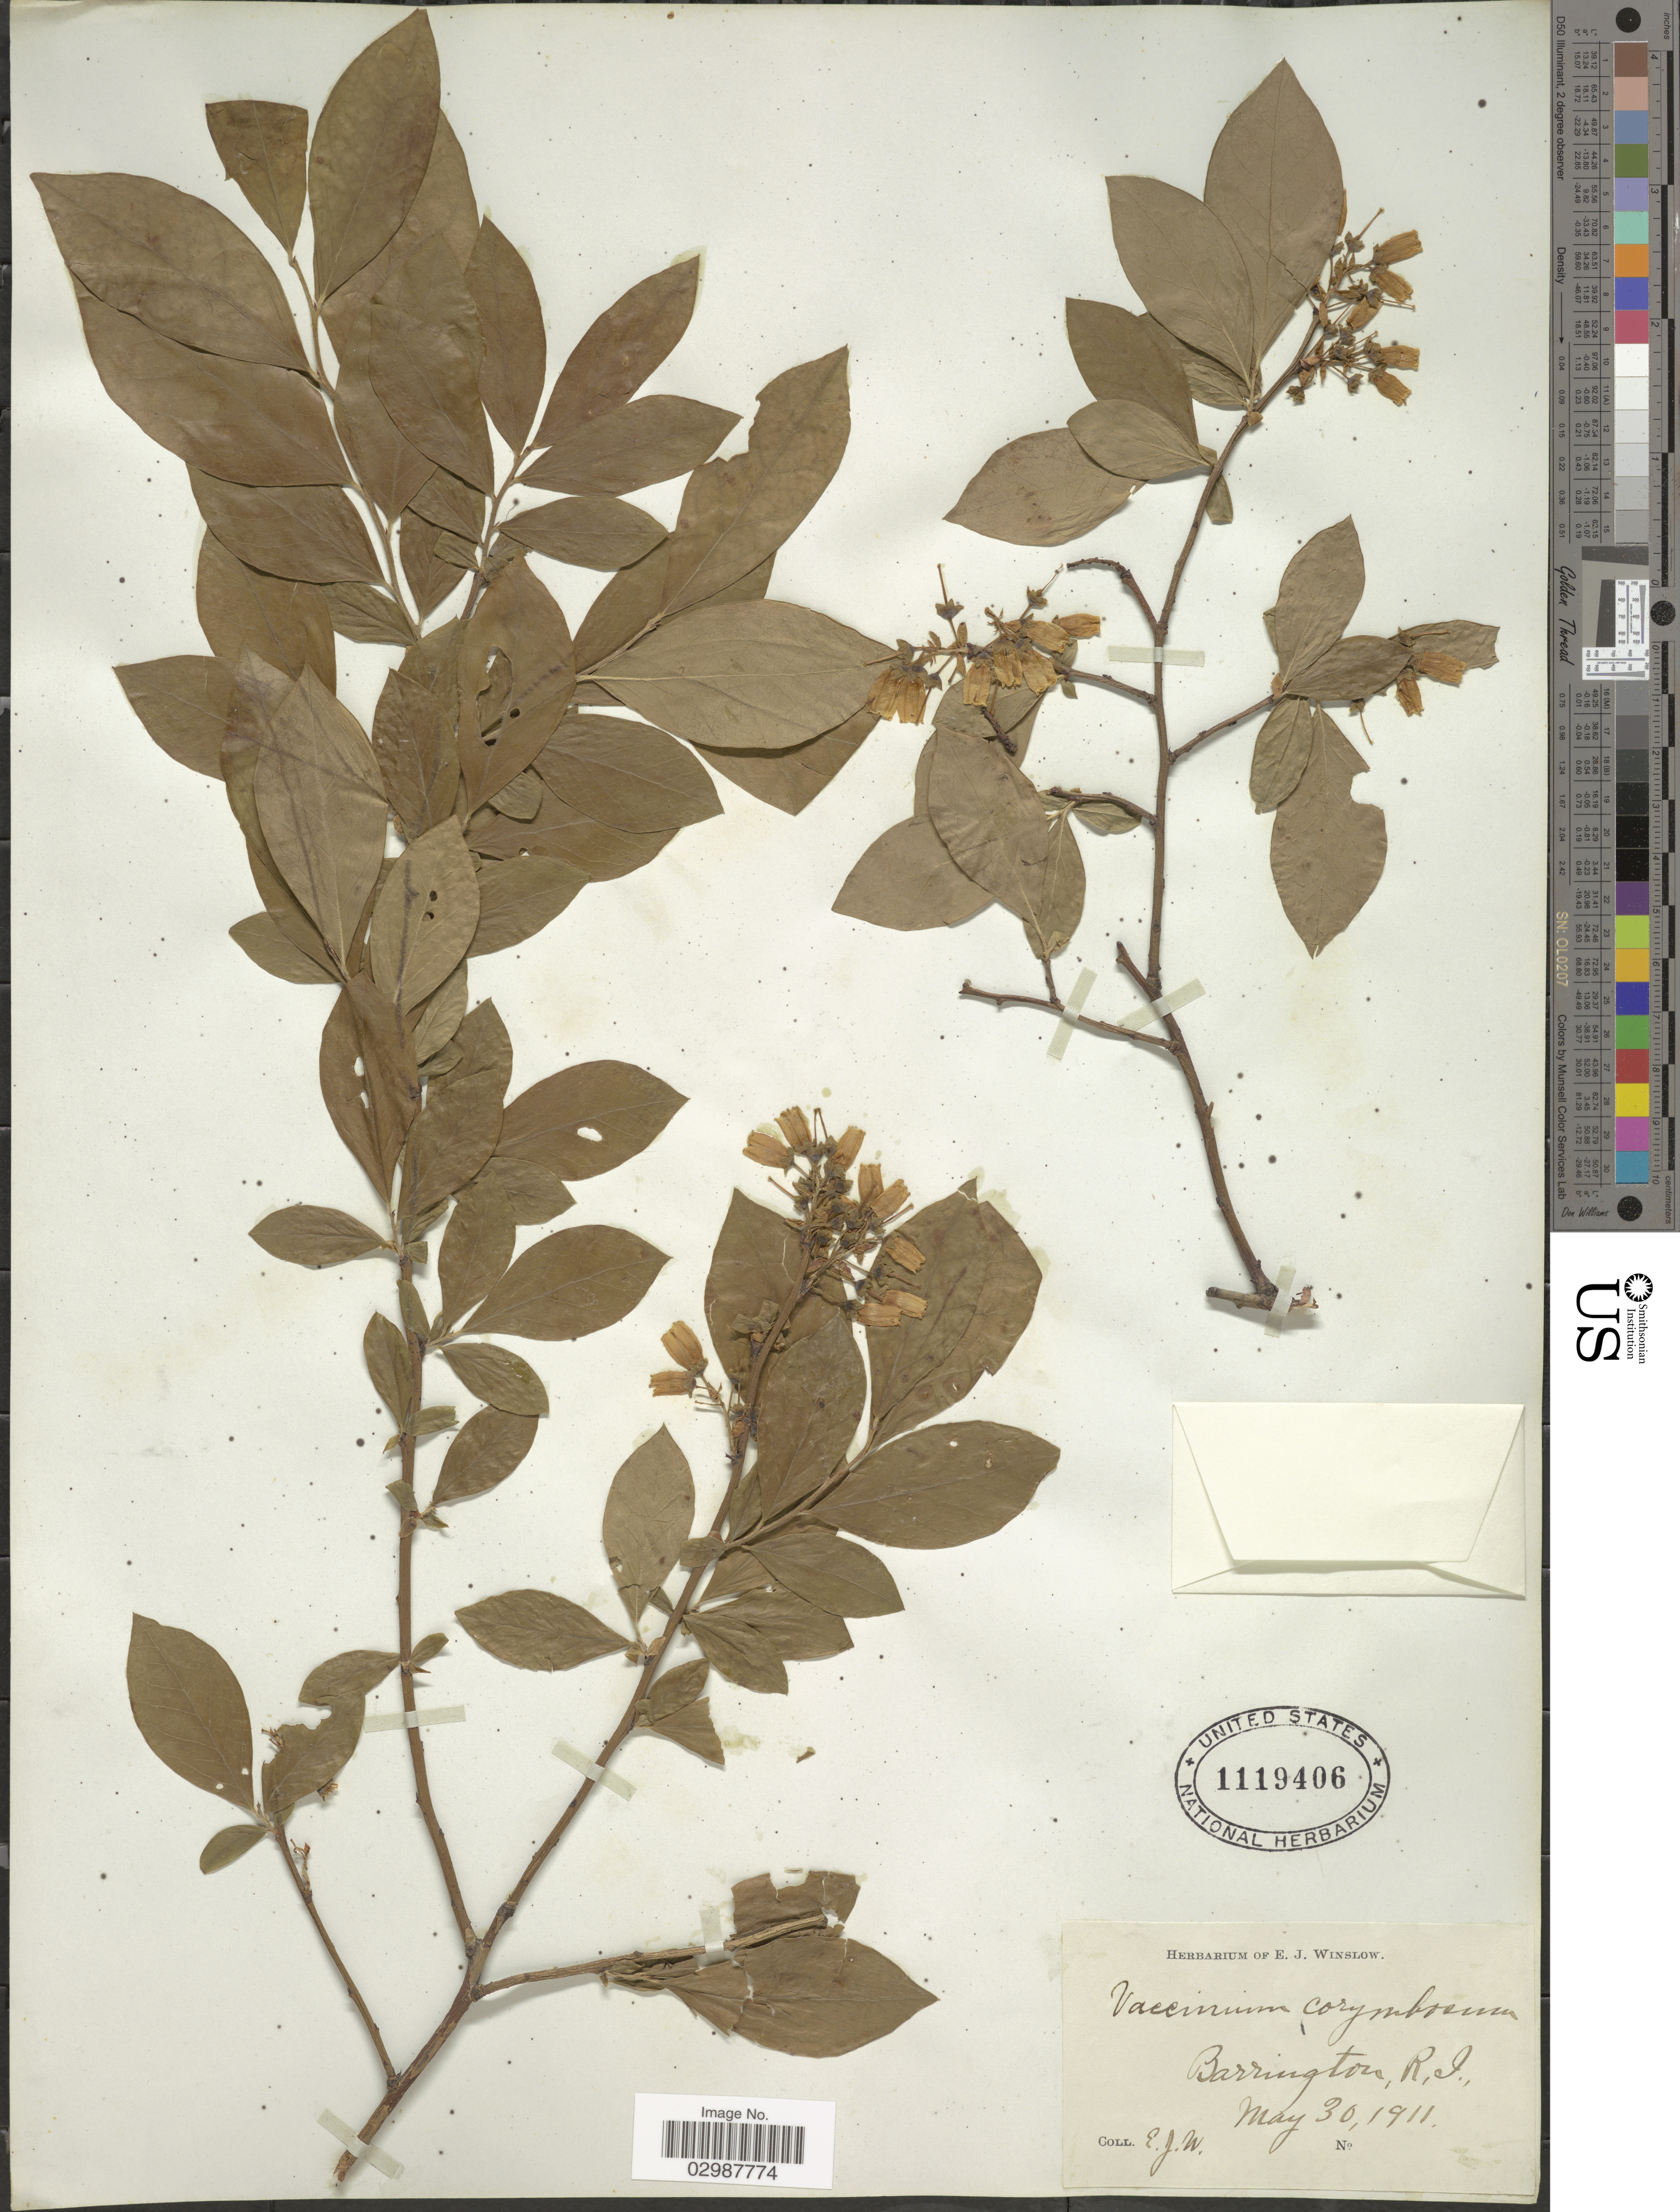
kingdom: Plantae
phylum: Tracheophyta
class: Magnoliopsida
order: Ericales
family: Ericaceae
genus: Vaccinium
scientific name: Vaccinium corymbosum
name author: L.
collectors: E. Winslow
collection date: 1911-05-30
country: United States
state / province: Rhode Island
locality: Barrington.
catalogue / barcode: US 1119406